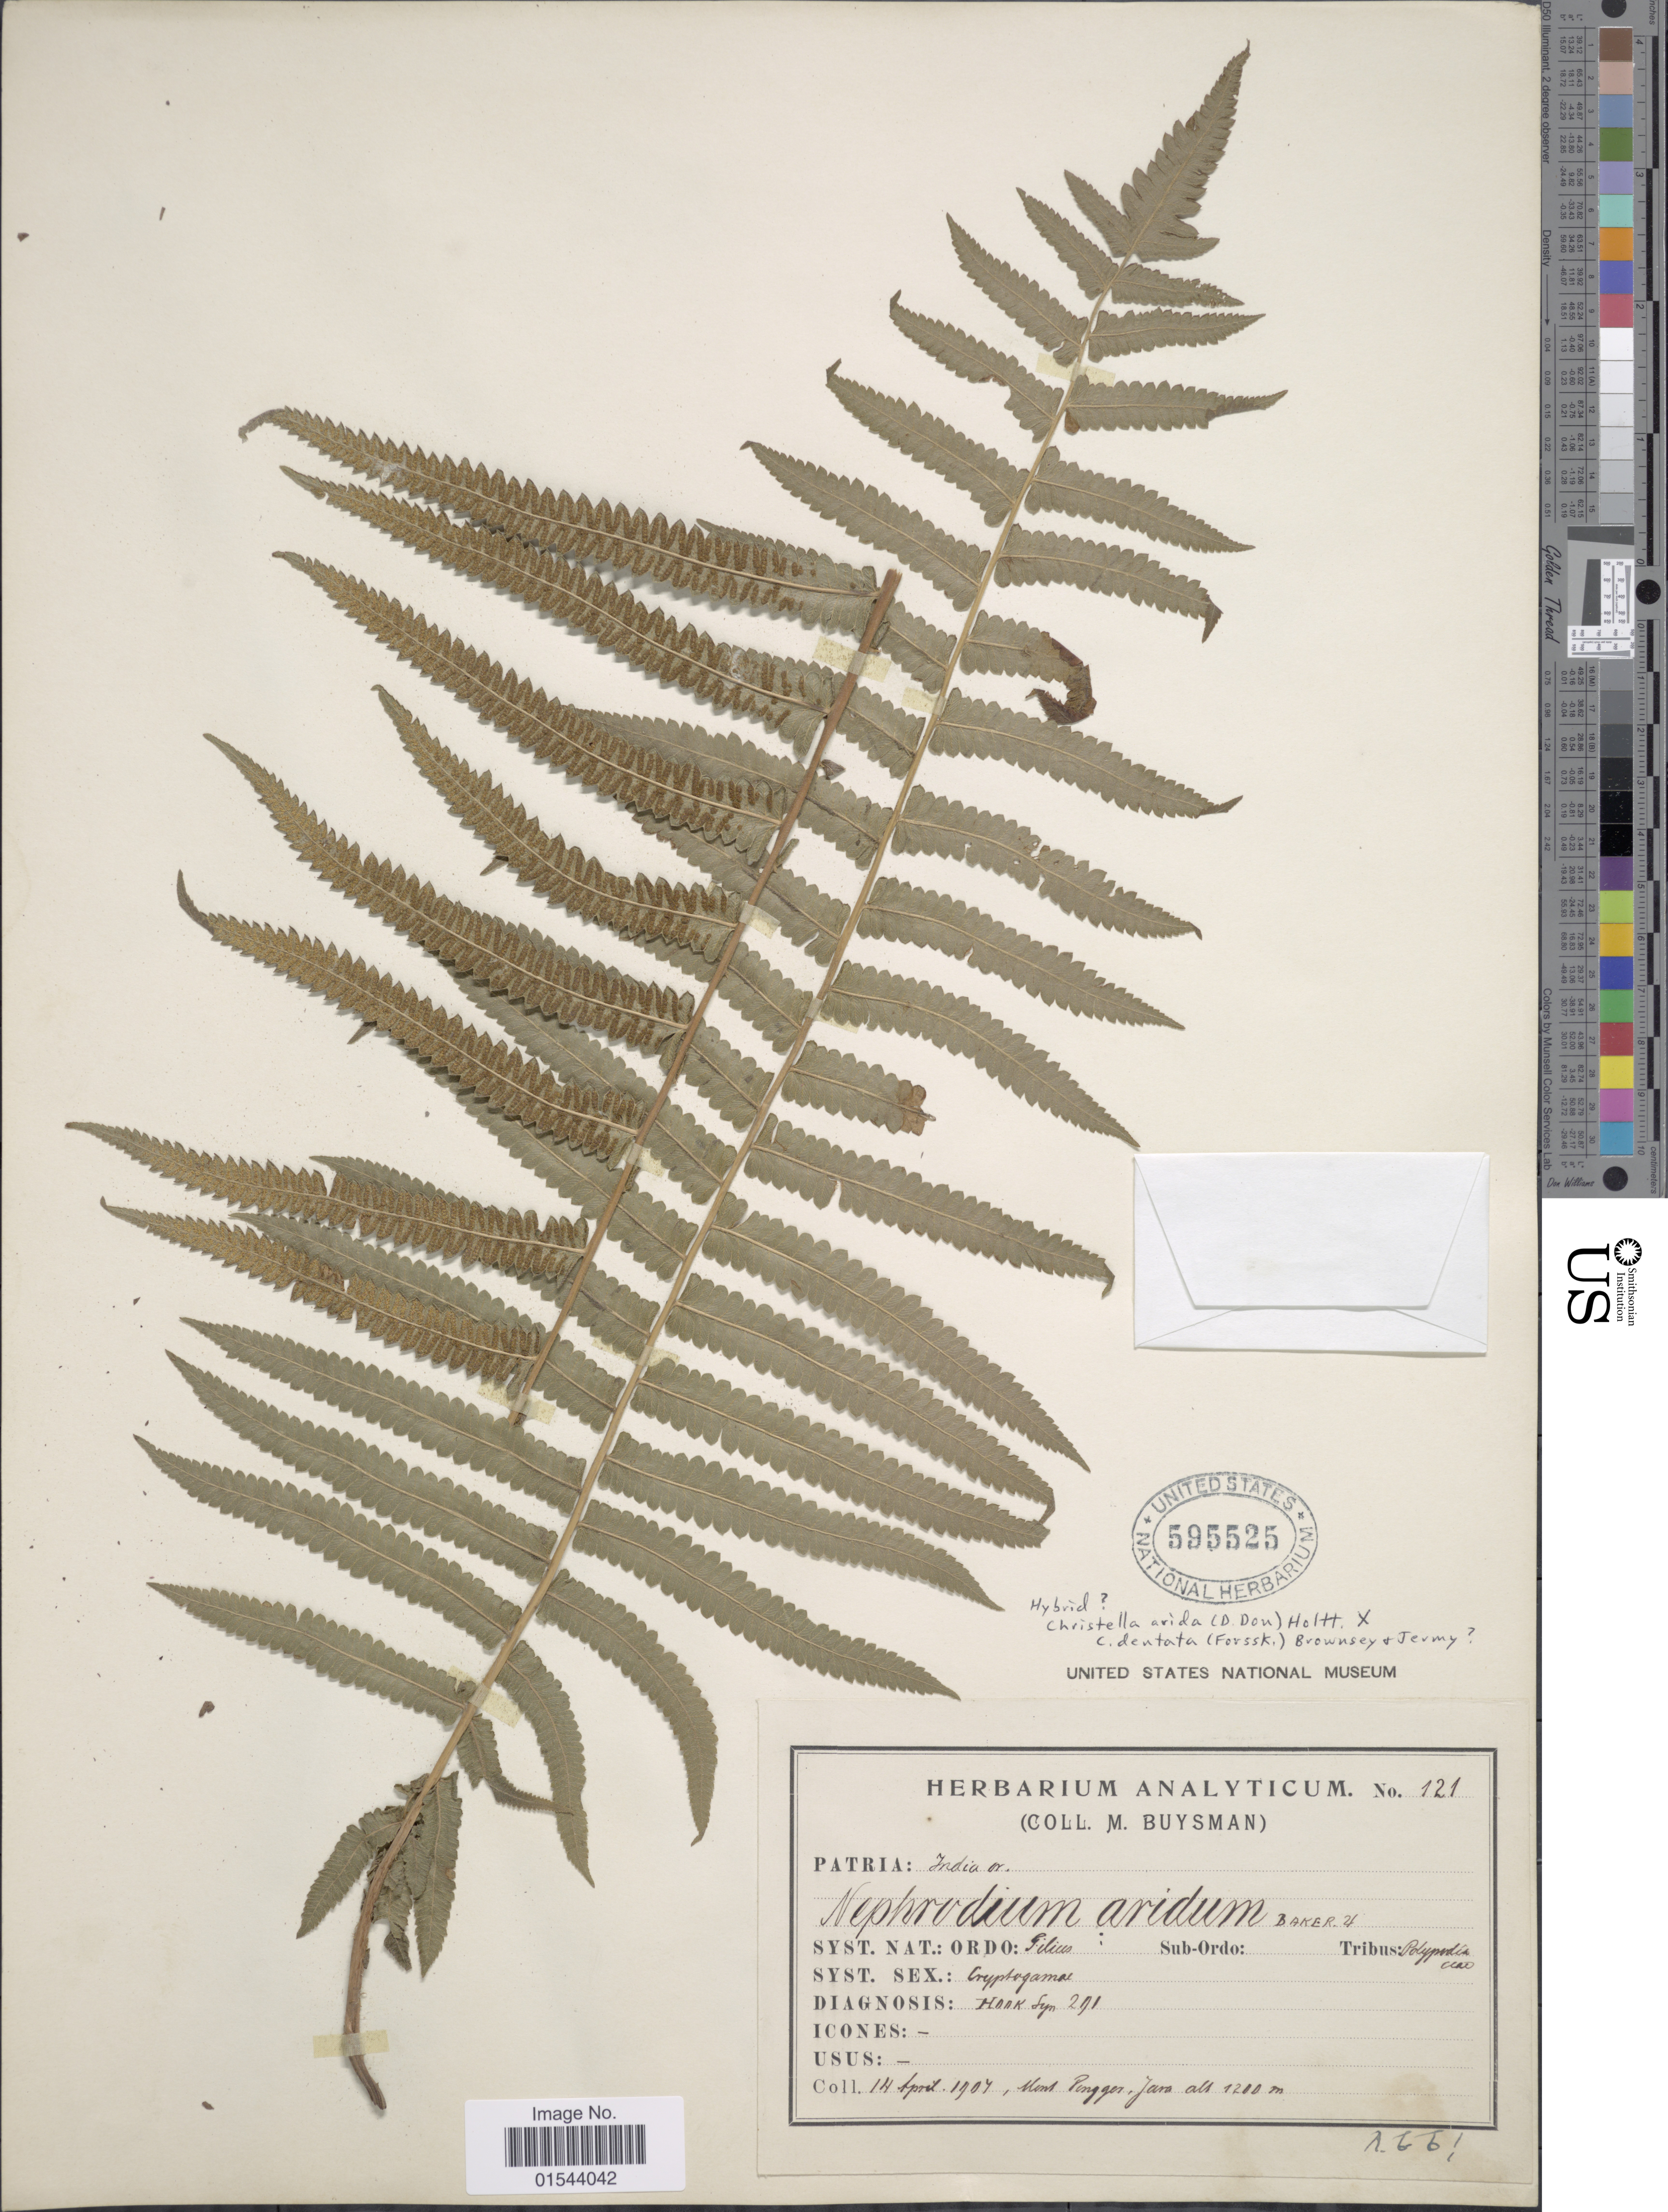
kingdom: Plantae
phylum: Tracheophyta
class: Polypodiopsida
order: Polypodiales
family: Thelypteridaceae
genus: Christella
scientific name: Christella arida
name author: (D. Don) Holttum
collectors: M. Buysman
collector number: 121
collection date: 1907-04-14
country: Indonesia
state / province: Java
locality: Mont Pongger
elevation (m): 1200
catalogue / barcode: US 595525